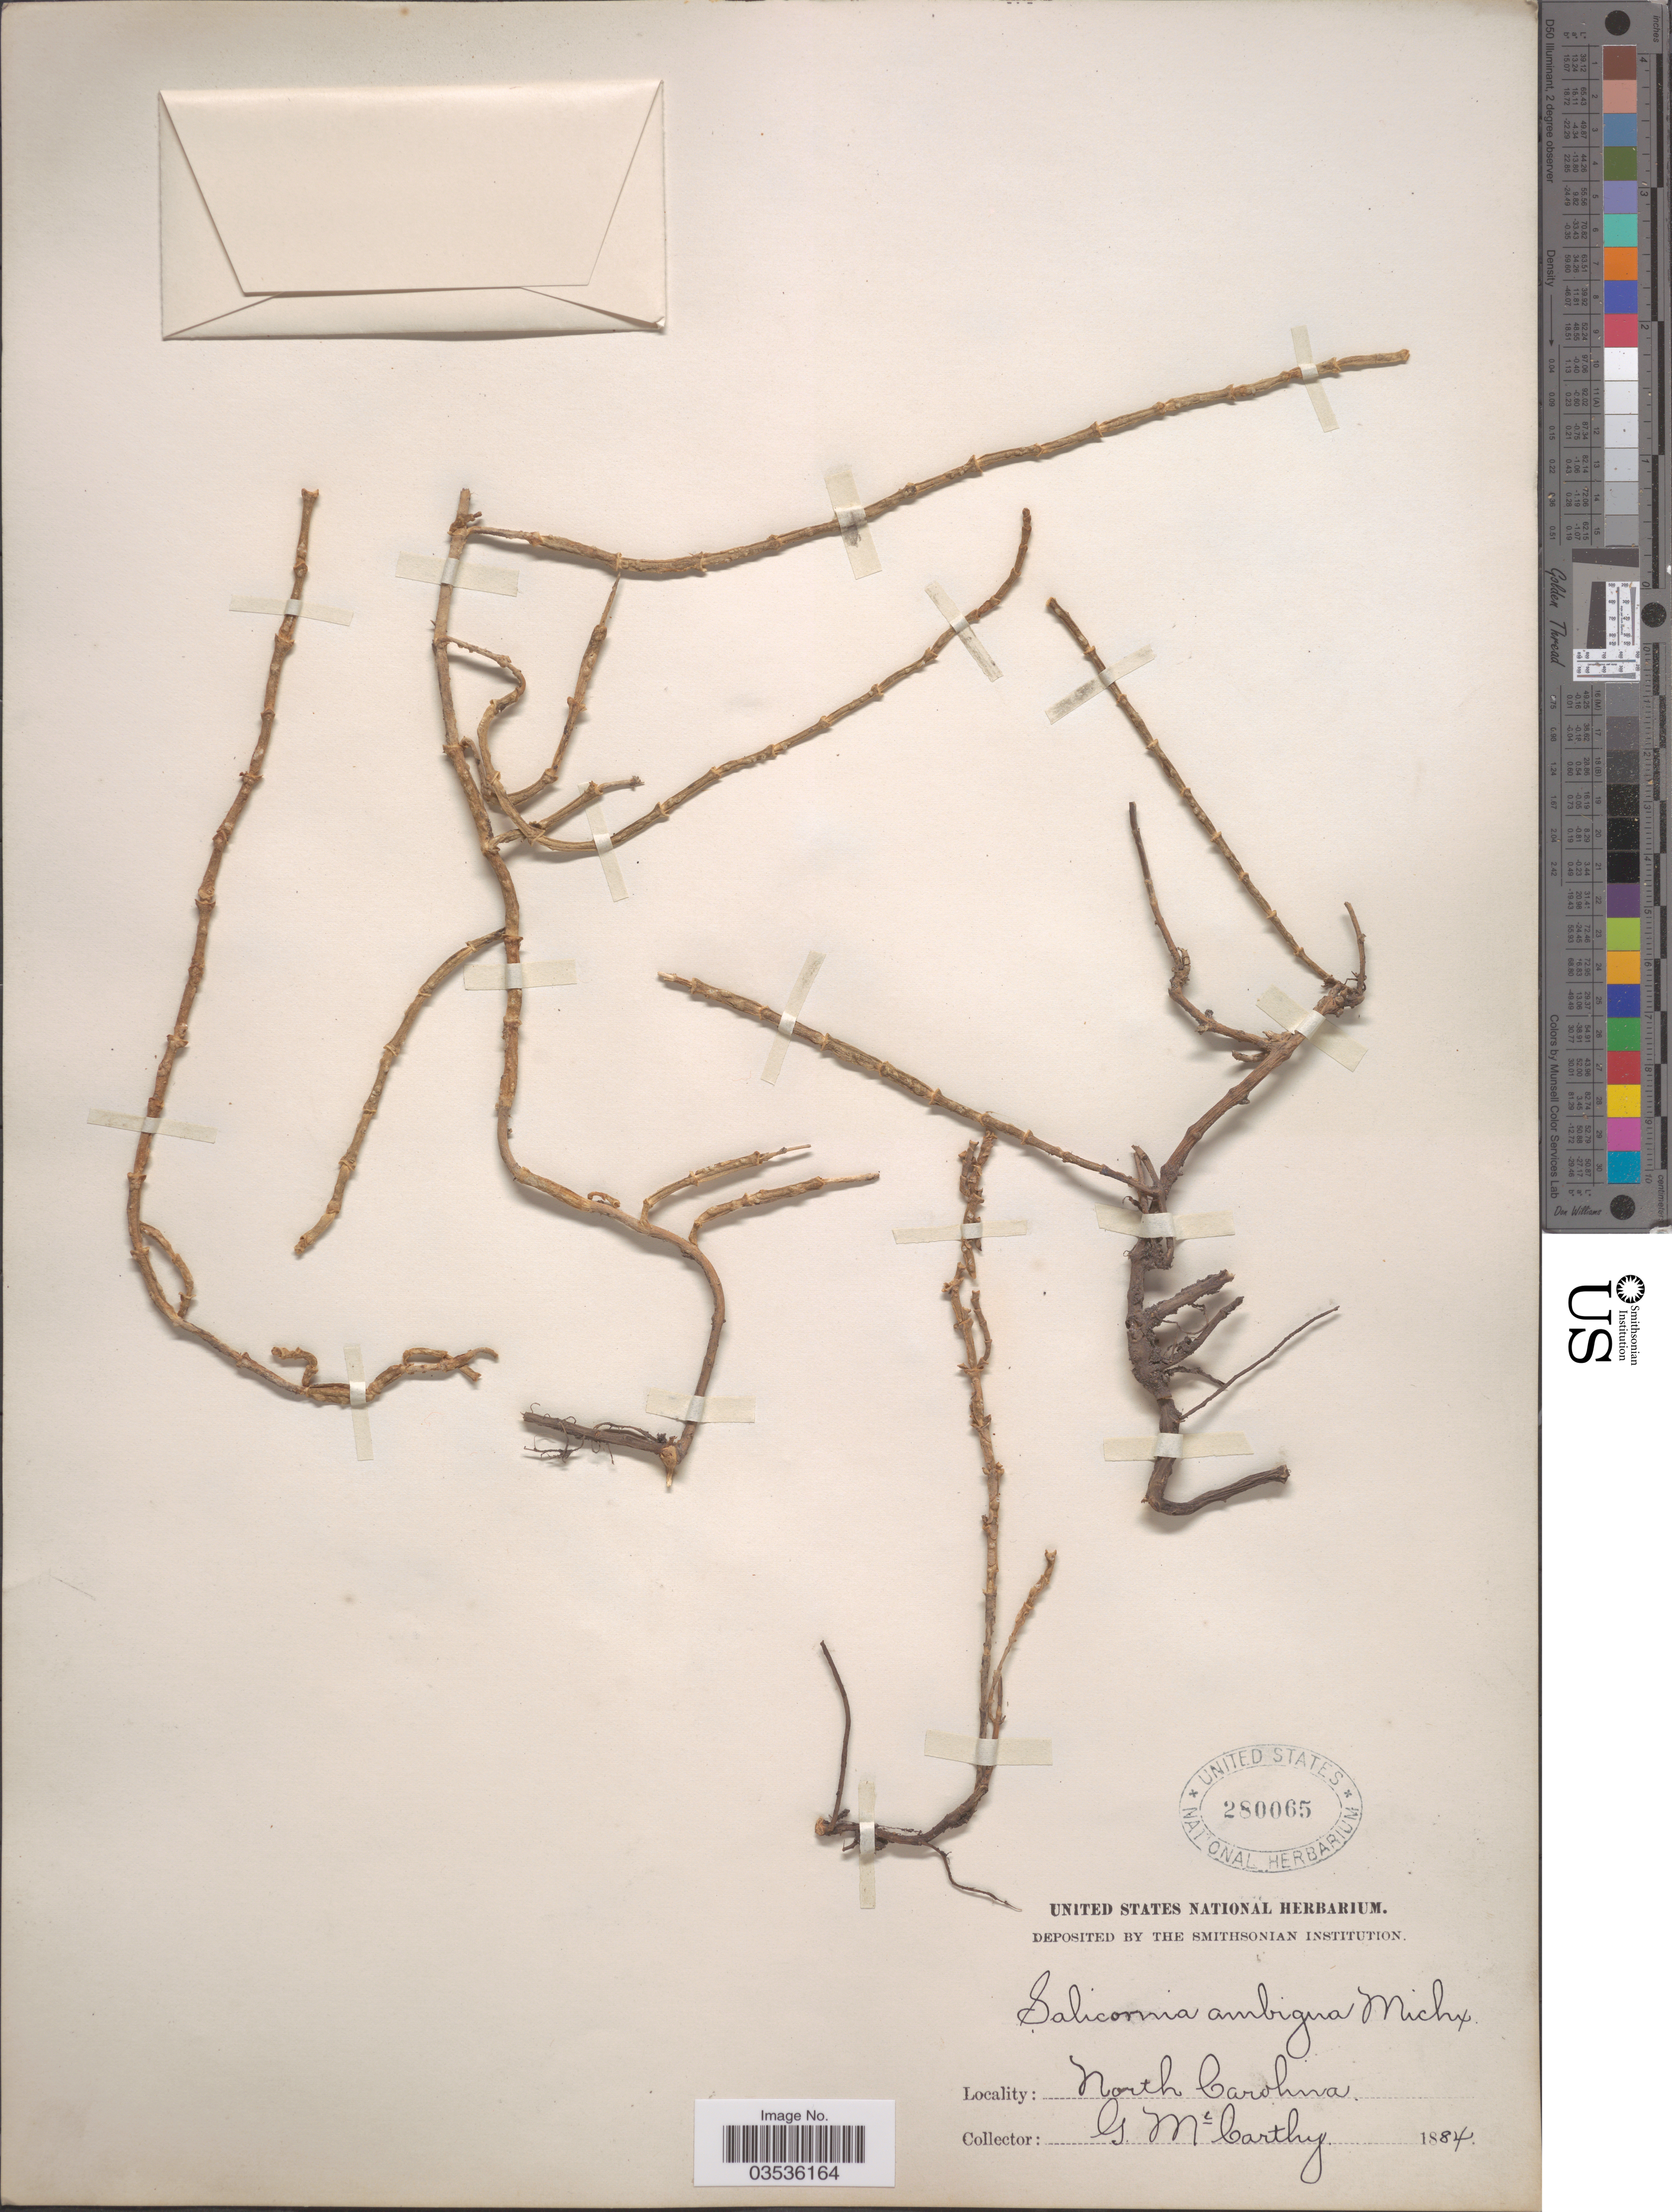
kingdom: Plantae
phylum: Tracheophyta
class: Magnoliopsida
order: Caryophyllales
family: Amaranthaceae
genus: Salicornia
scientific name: Salicornia ambigua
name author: Michx.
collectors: G. M. McCarthy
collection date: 1884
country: United States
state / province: North Carolina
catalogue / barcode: US 280065